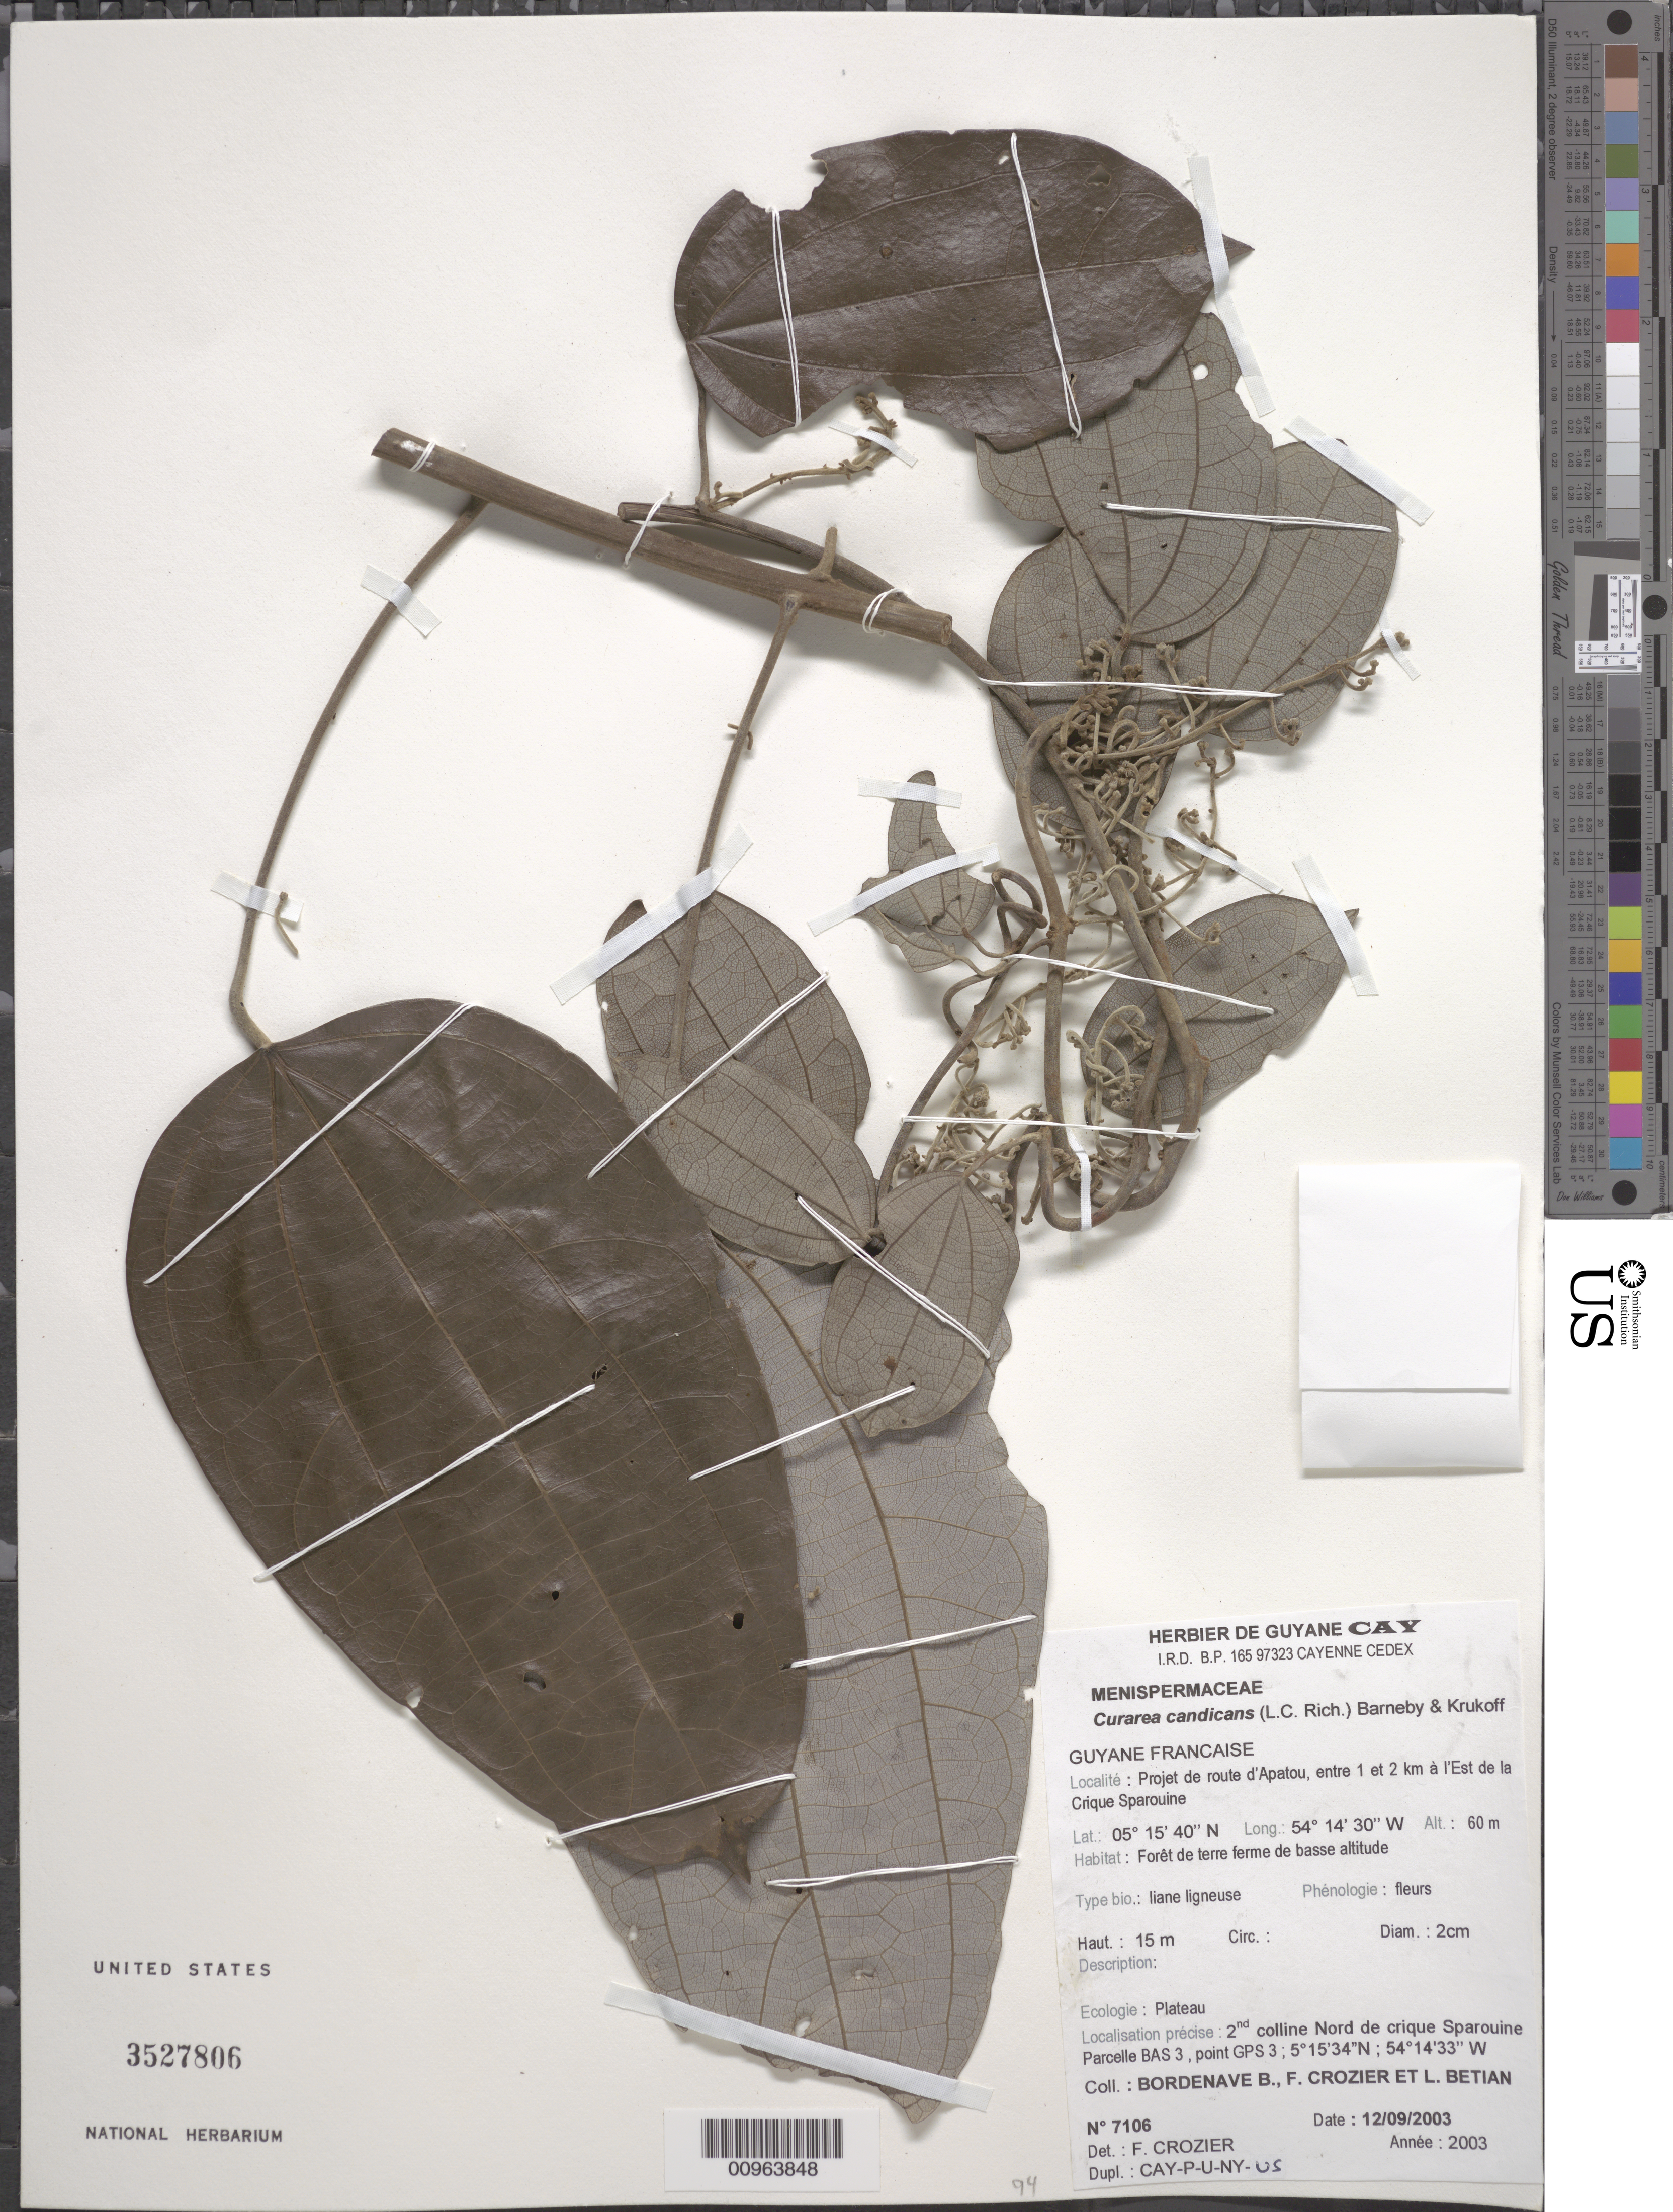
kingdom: Plantae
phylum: Tracheophyta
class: Magnoliopsida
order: Ranunculales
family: Menispermaceae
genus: Curarea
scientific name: Curarea candicans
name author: (Rich. ex DC.) Barneby & Krukoff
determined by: Crozier, F.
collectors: B. Bordenave, F. Crozier & L. Betian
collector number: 7106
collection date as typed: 12-Sep-03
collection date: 2003-09-12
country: French Guiana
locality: Route d'Apatou, entre 1-2 km a l'Est de la Crique Sparouine; 2nd colline Nord de crique Sparouine. Parcelle BAS 3, point GPS 3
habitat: Foret de terre ferme de basse altitude. Plateau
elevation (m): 60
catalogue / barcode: US 3527806